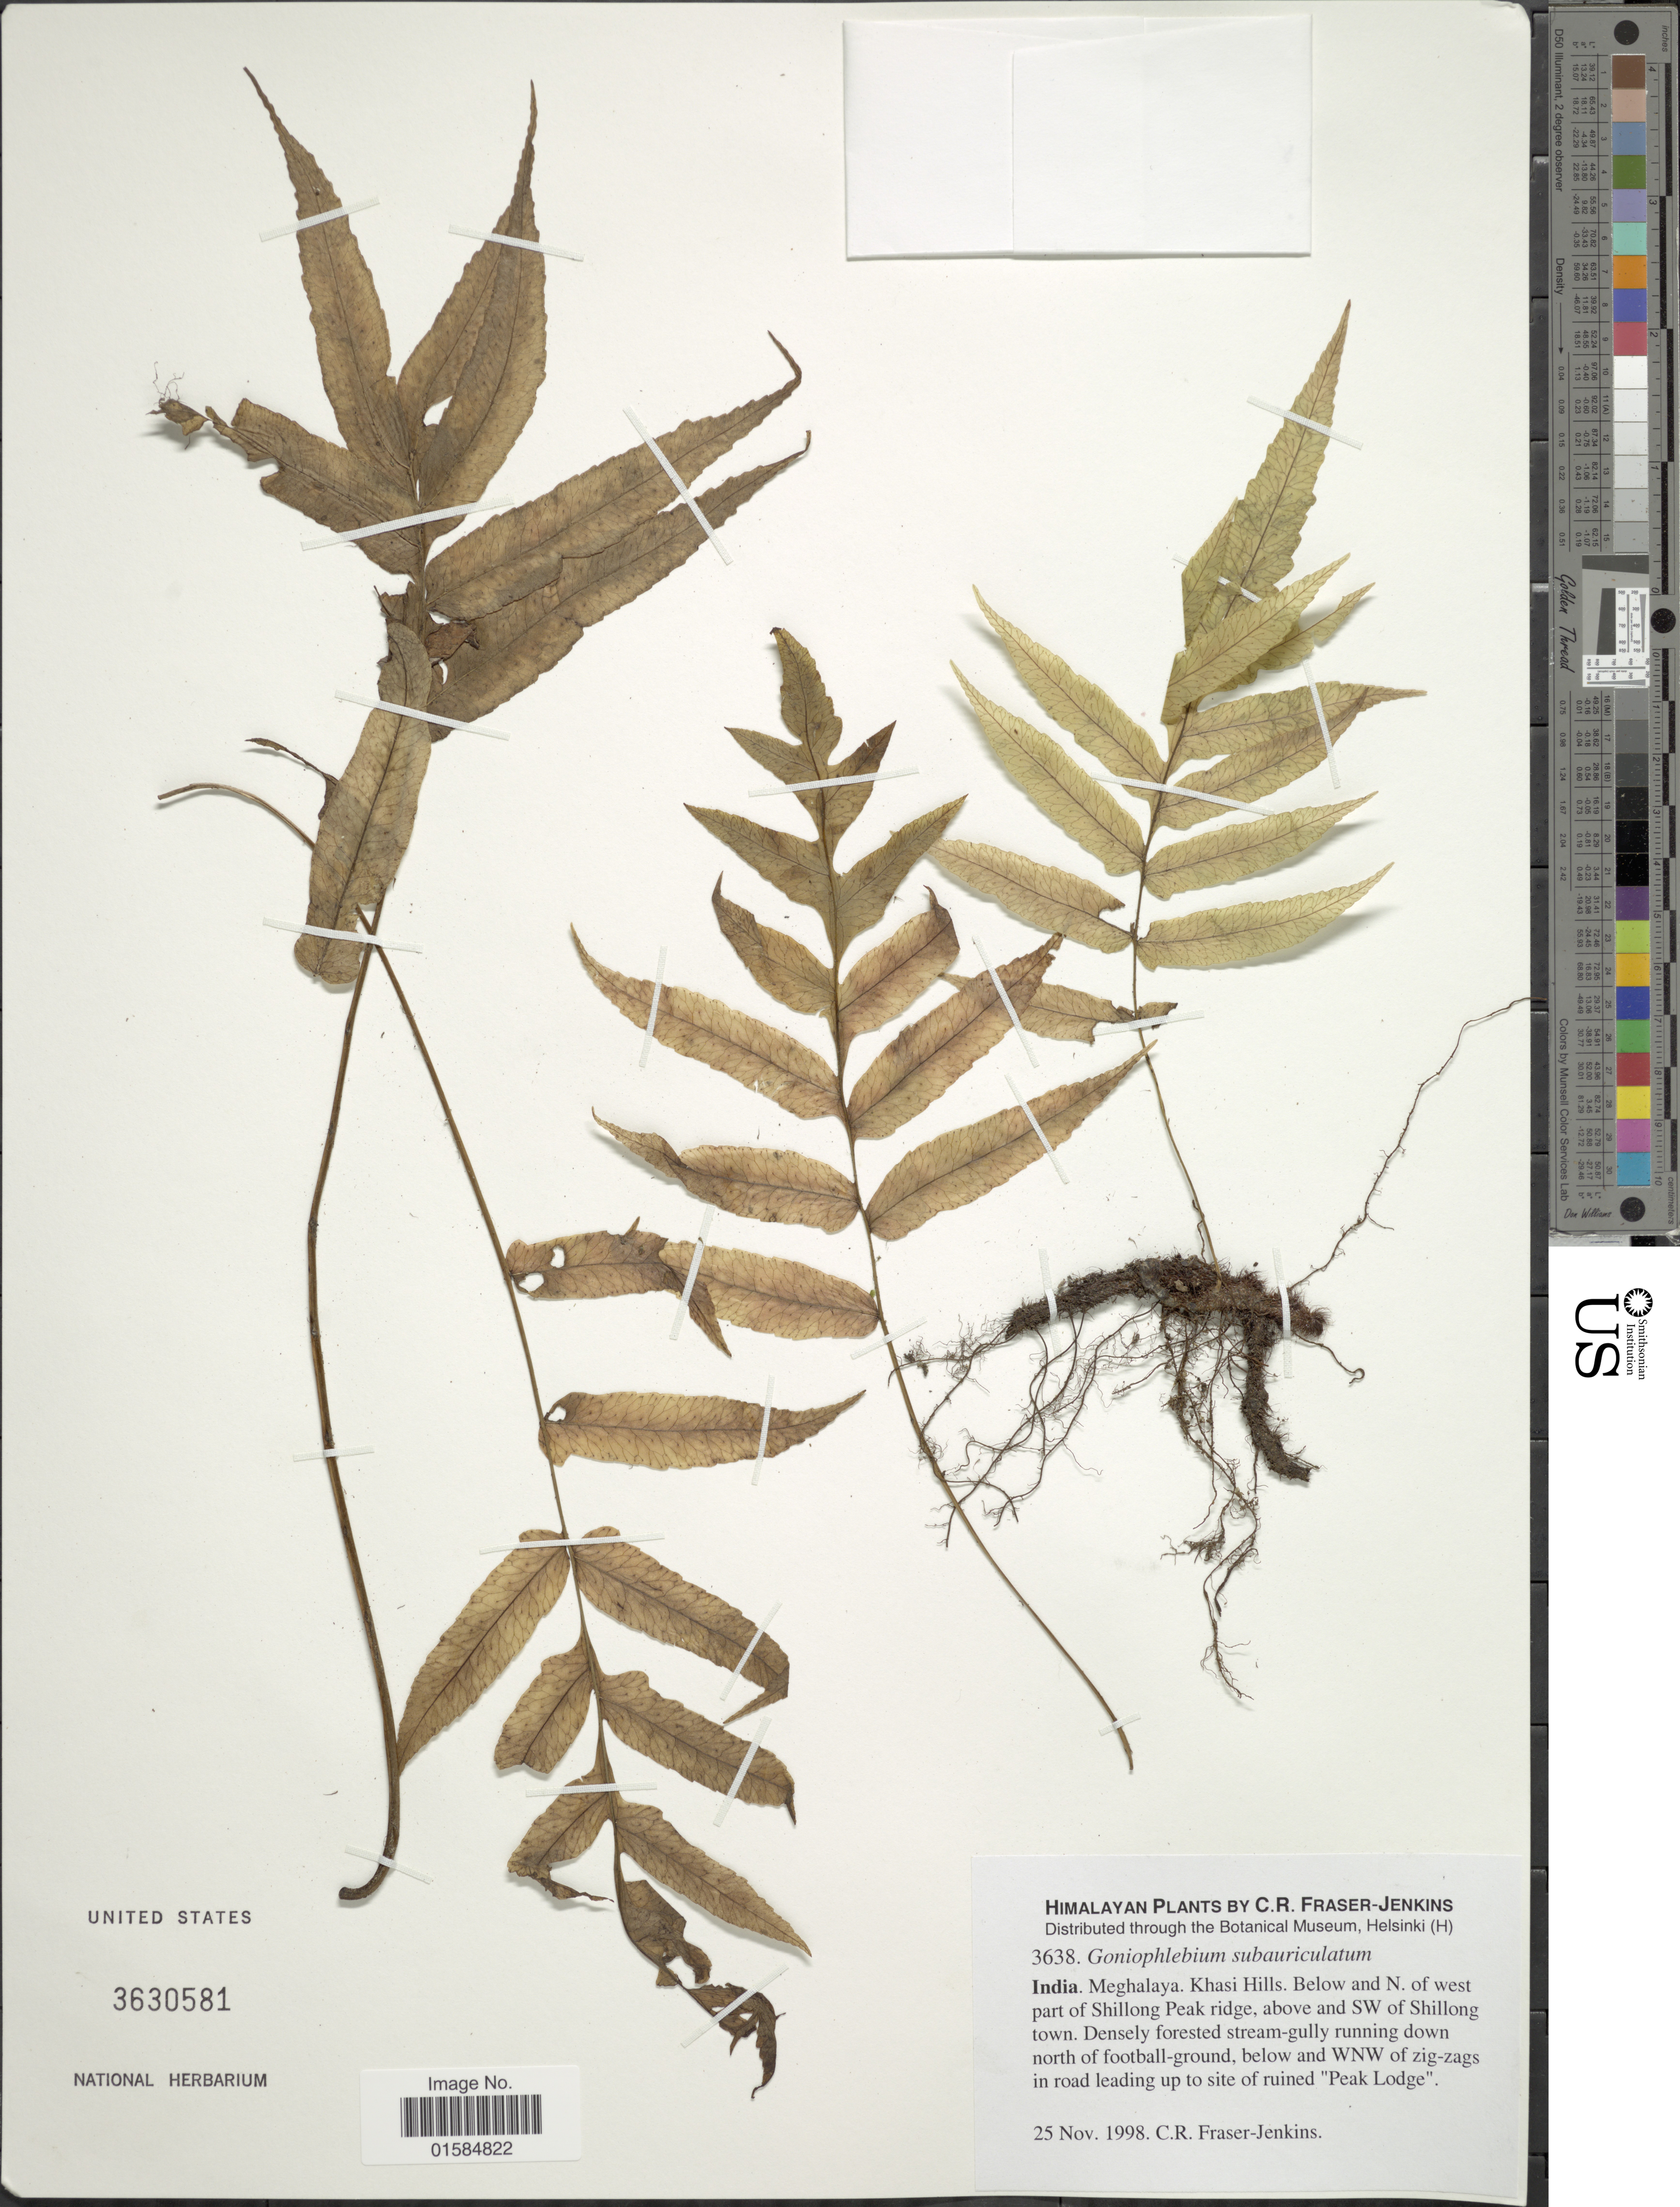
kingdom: Plantae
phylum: Tracheophyta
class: Polypodiopsida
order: Polypodiales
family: Polypodiaceae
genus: Goniophlebium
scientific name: Goniophlebium subauriculatum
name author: (Blume) C. Presl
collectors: C. R. Fraser-Jenkins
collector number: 3638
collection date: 1998-11-25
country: India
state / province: Meghalaya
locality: Himalaya, India, Meghalaya, Khasi Hills, below and N of west part of Shillong Peak ridge, above and SW of Shillong town, below and WNW of zig-zags in road leading up to site ruined Peak Lodge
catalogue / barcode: US 3630581